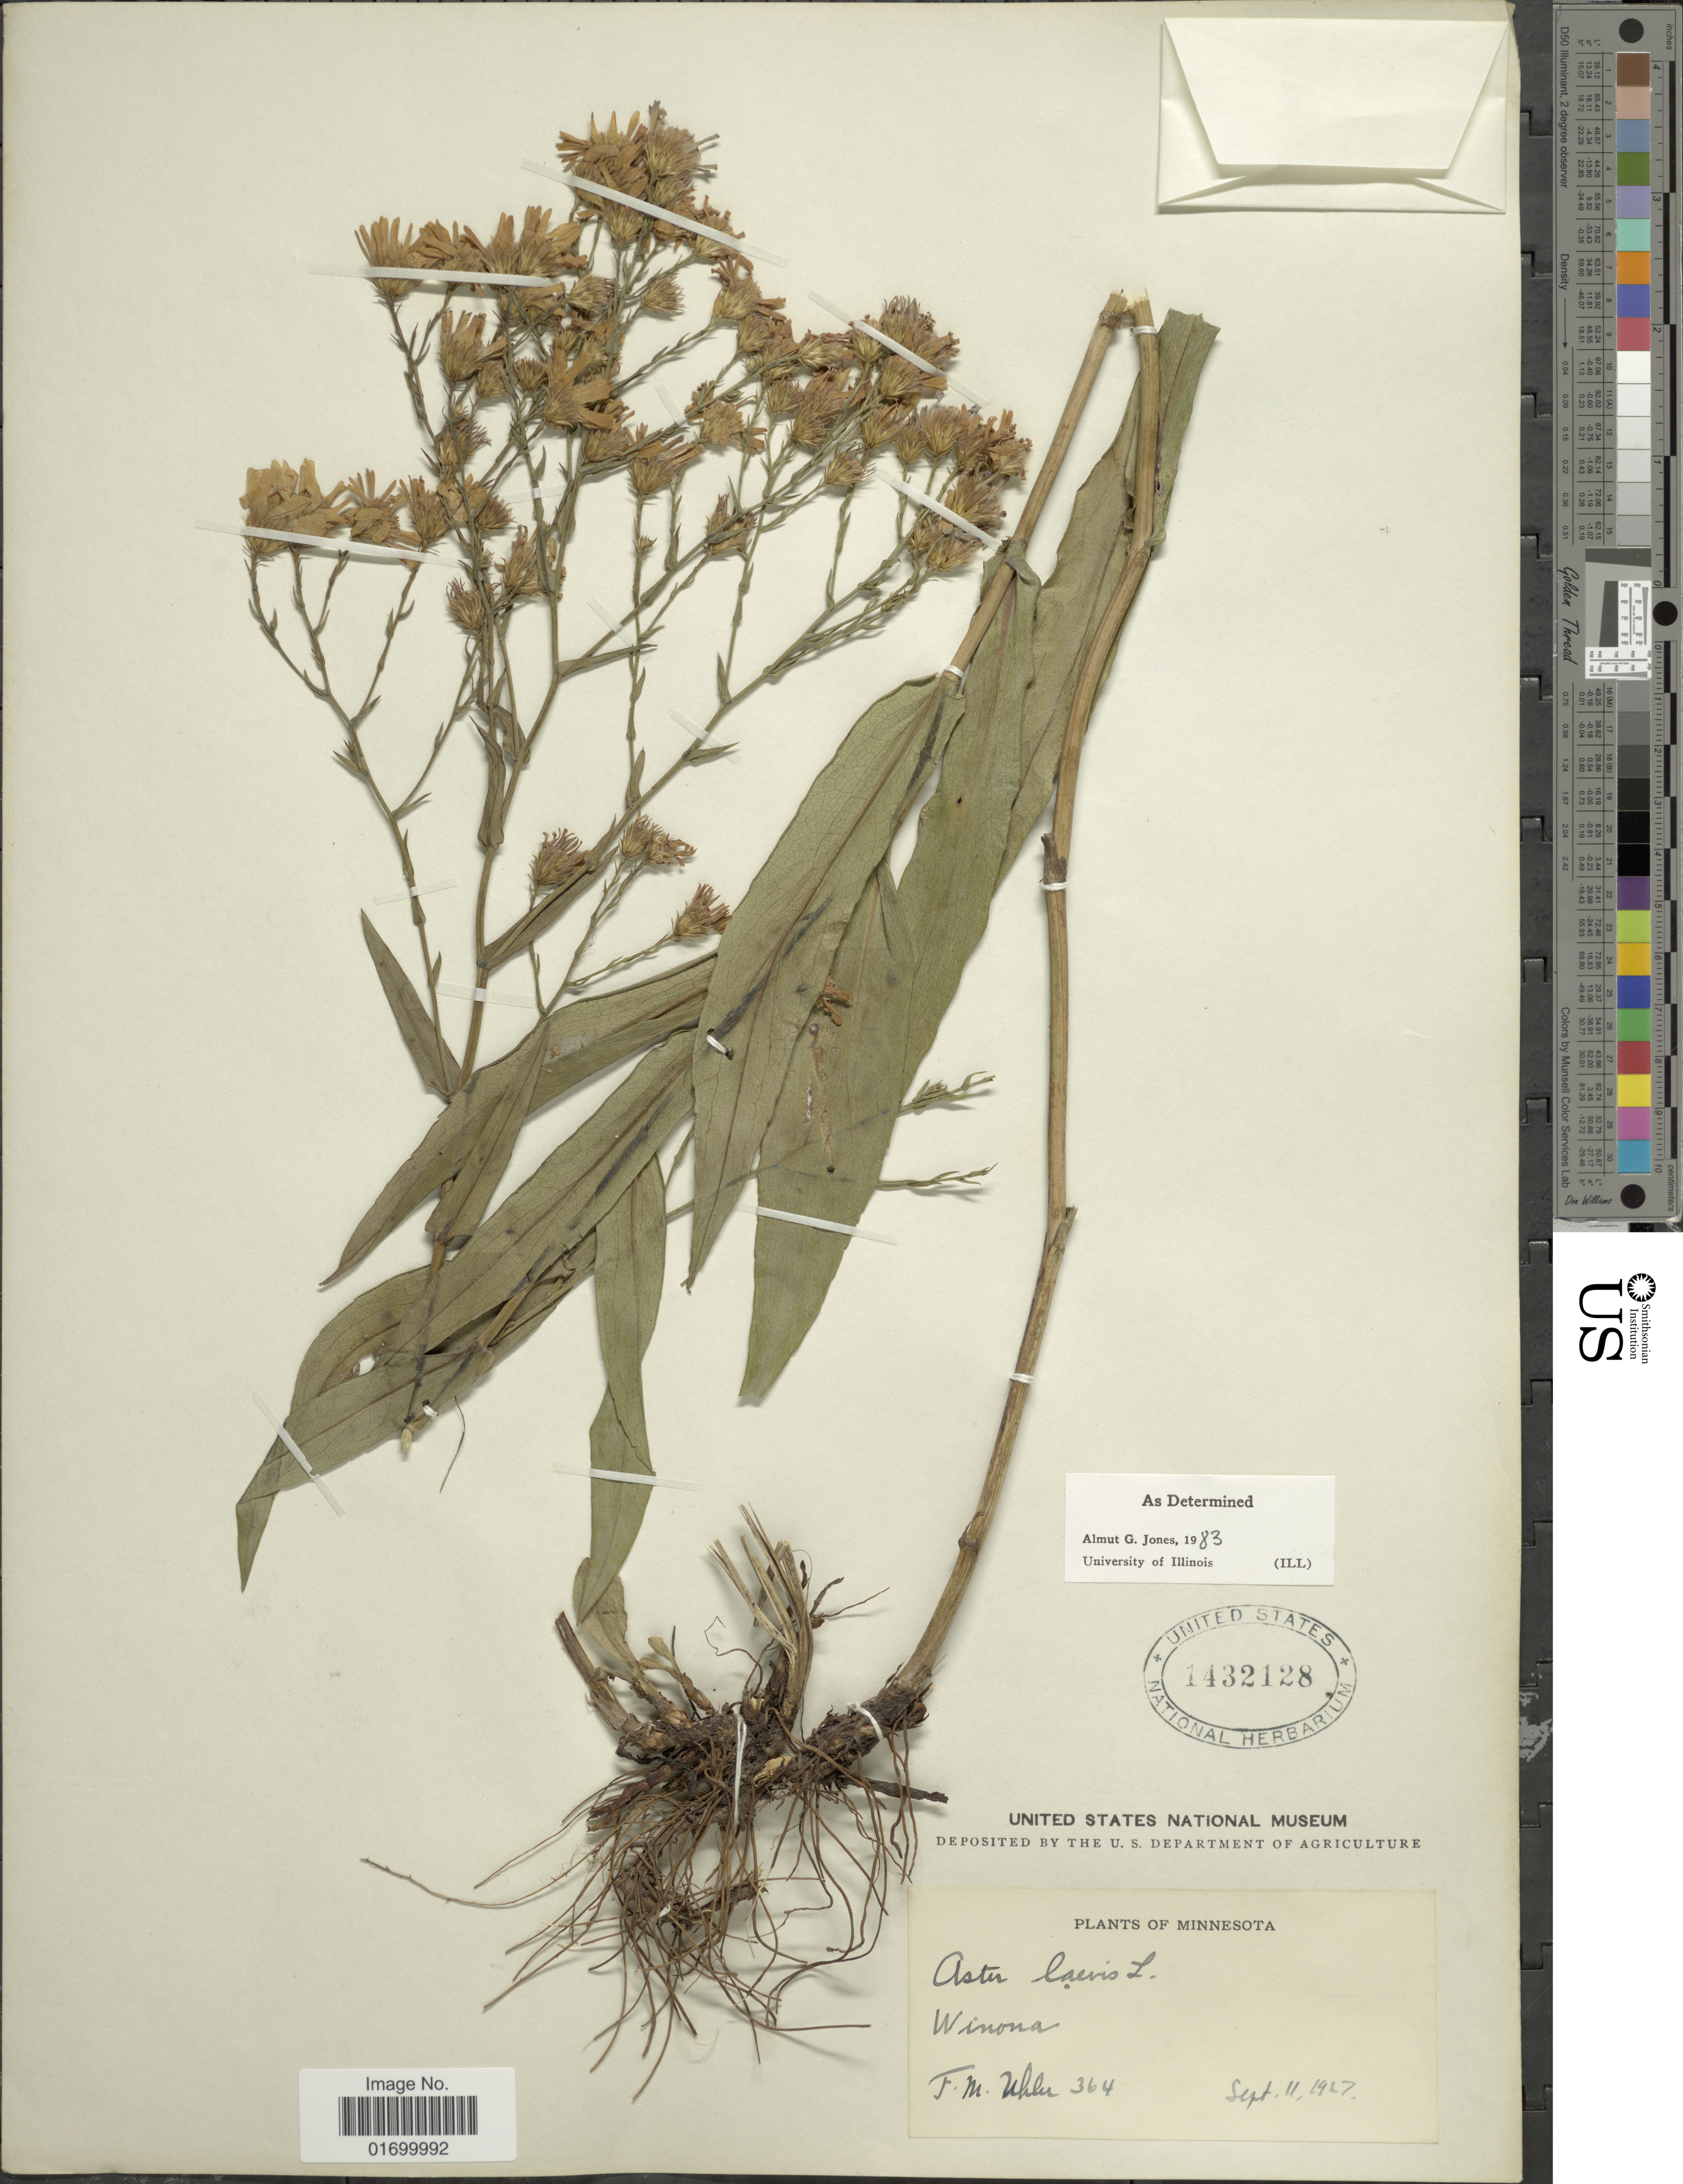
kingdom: Plantae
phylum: Tracheophyta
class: Magnoliopsida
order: Asterales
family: Asteraceae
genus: Symphyotrichum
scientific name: Symphyotrichum laeve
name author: (L.) Á. Löve & D. Löve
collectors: F. M. Uhler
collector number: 364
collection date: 1927-09-11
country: United States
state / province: Minnesota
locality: Winona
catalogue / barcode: US 1432128